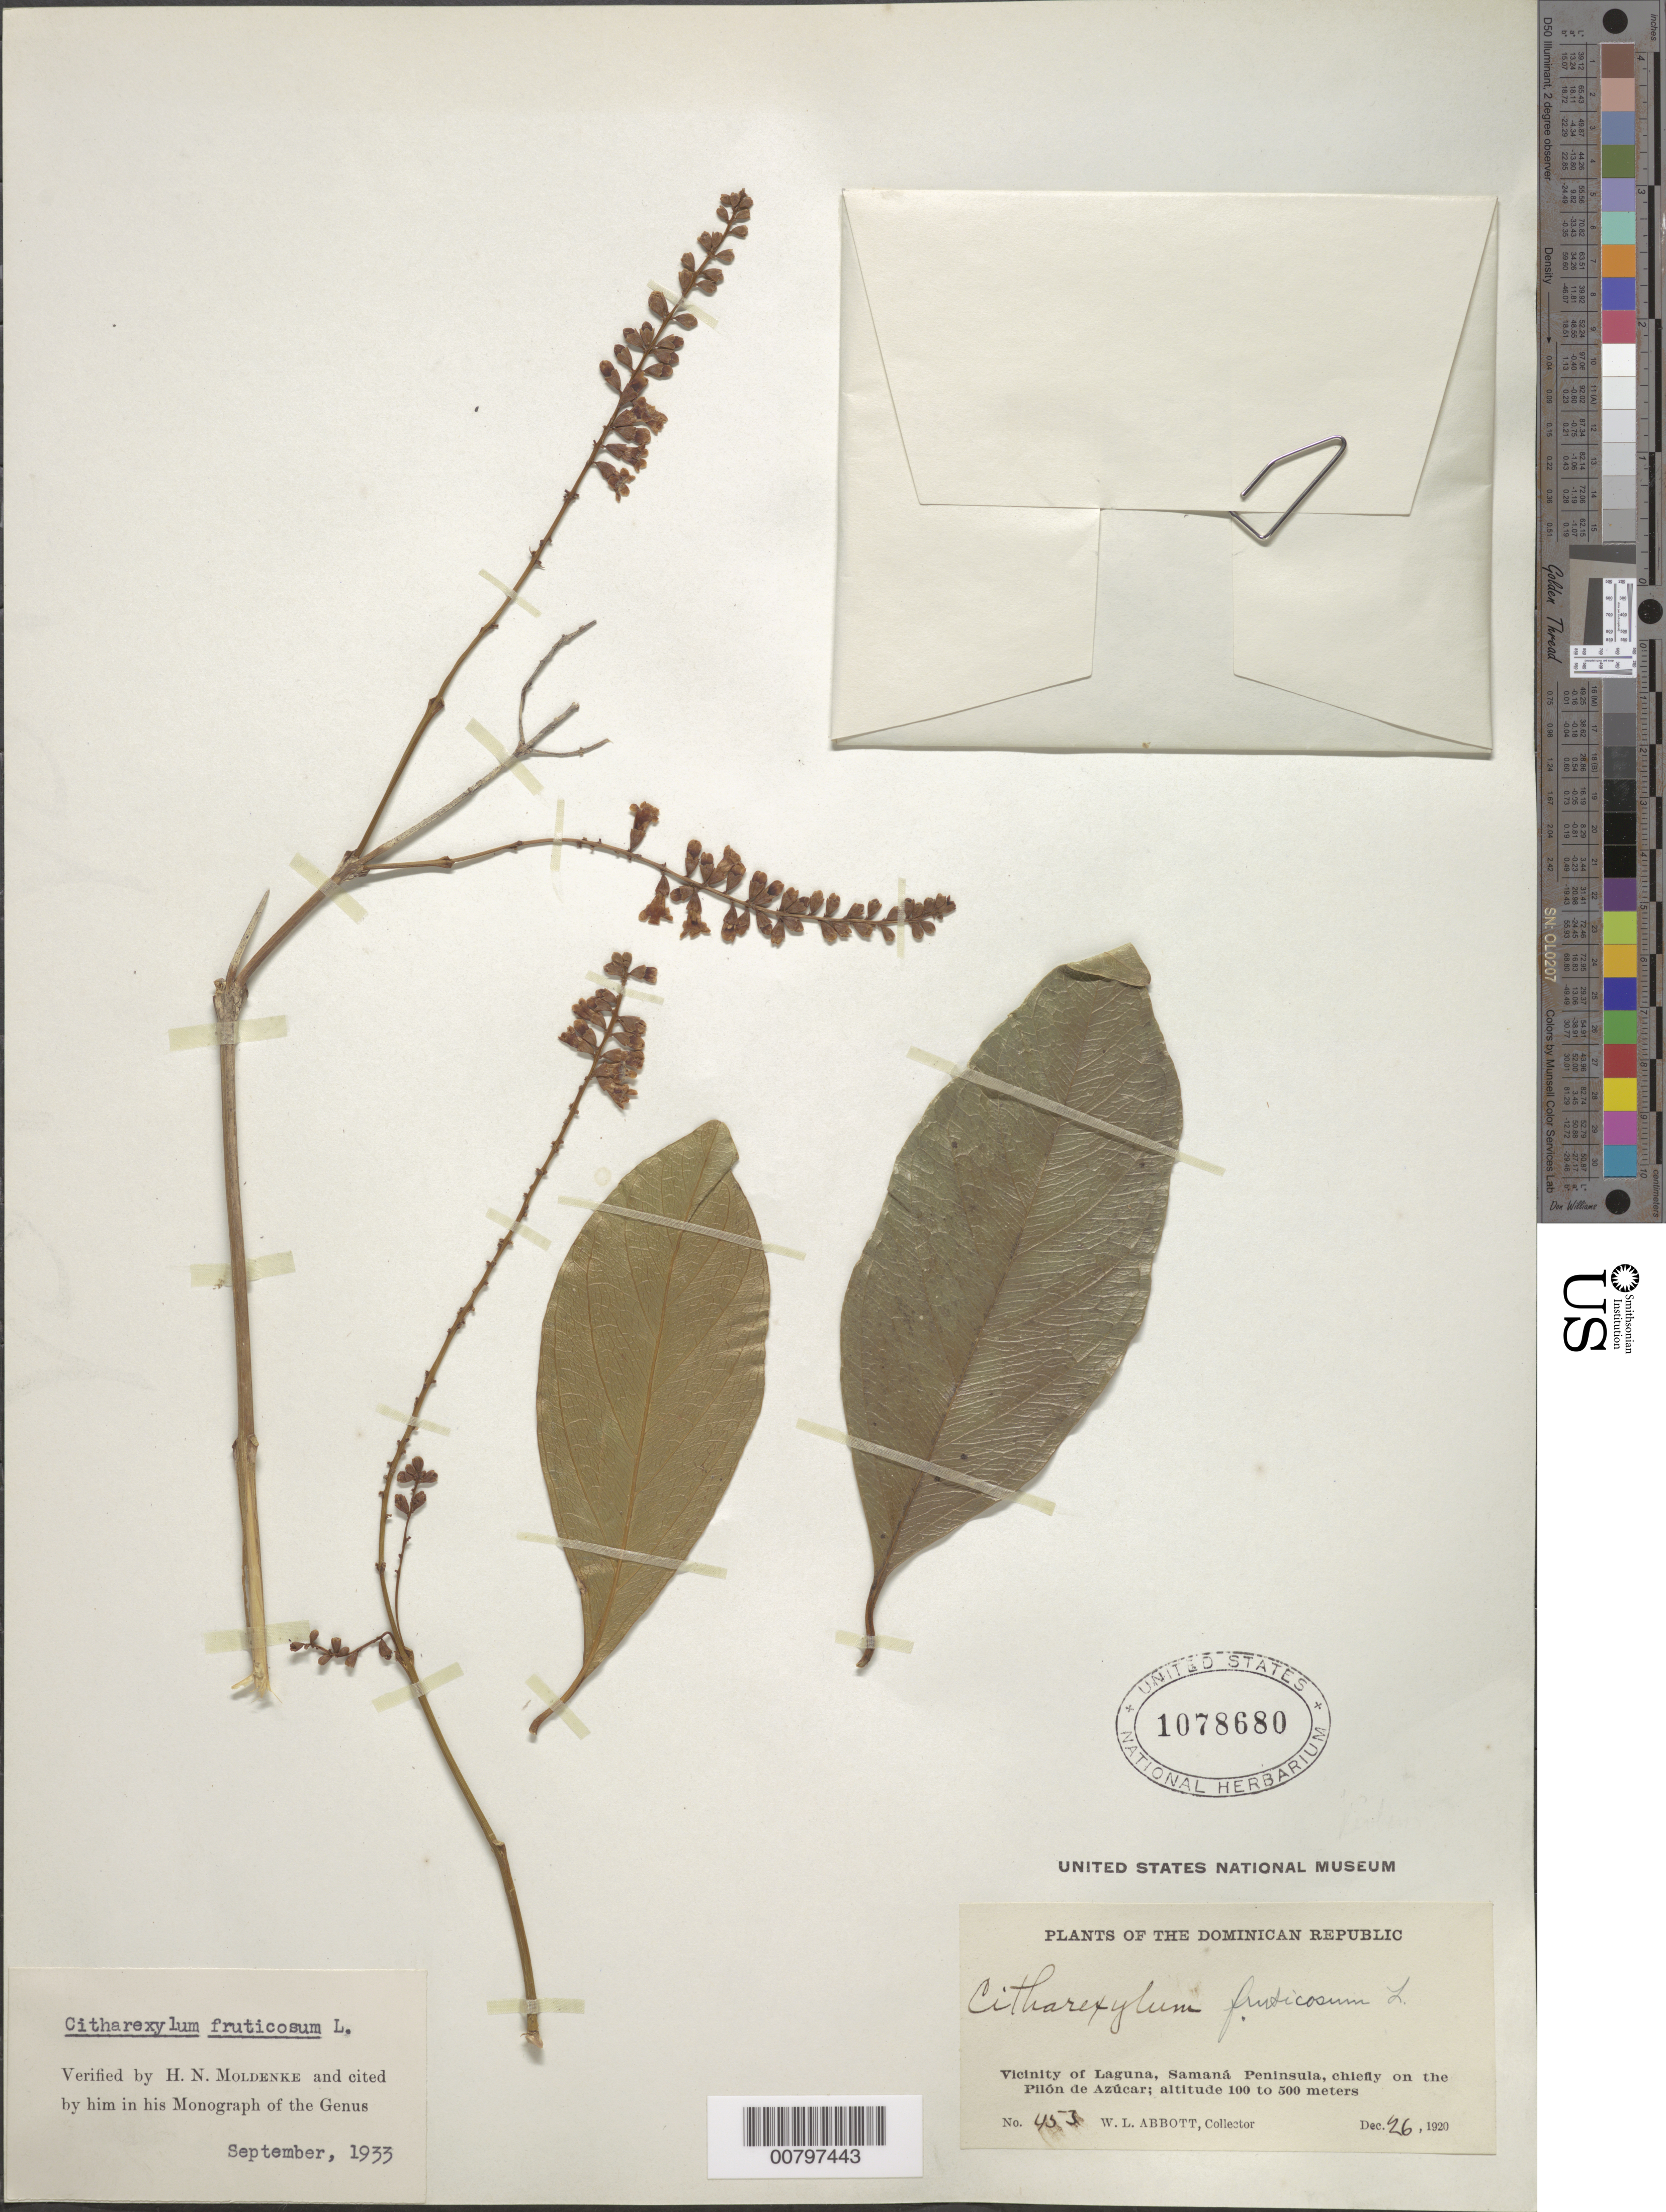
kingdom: Plantae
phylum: Tracheophyta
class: Magnoliopsida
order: Lamiales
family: Verbenaceae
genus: Citharexylum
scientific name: Citharexylum spinosum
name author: L.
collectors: W. L. Abbott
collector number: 453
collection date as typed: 26 Dec 1920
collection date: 1920-12-26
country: Dominican Republic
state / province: Samana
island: Hispaniola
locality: Vicinity of Laguna, Samaná Peninsula, chiefly on the Pilón de Azúcar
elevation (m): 100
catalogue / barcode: US 1078680